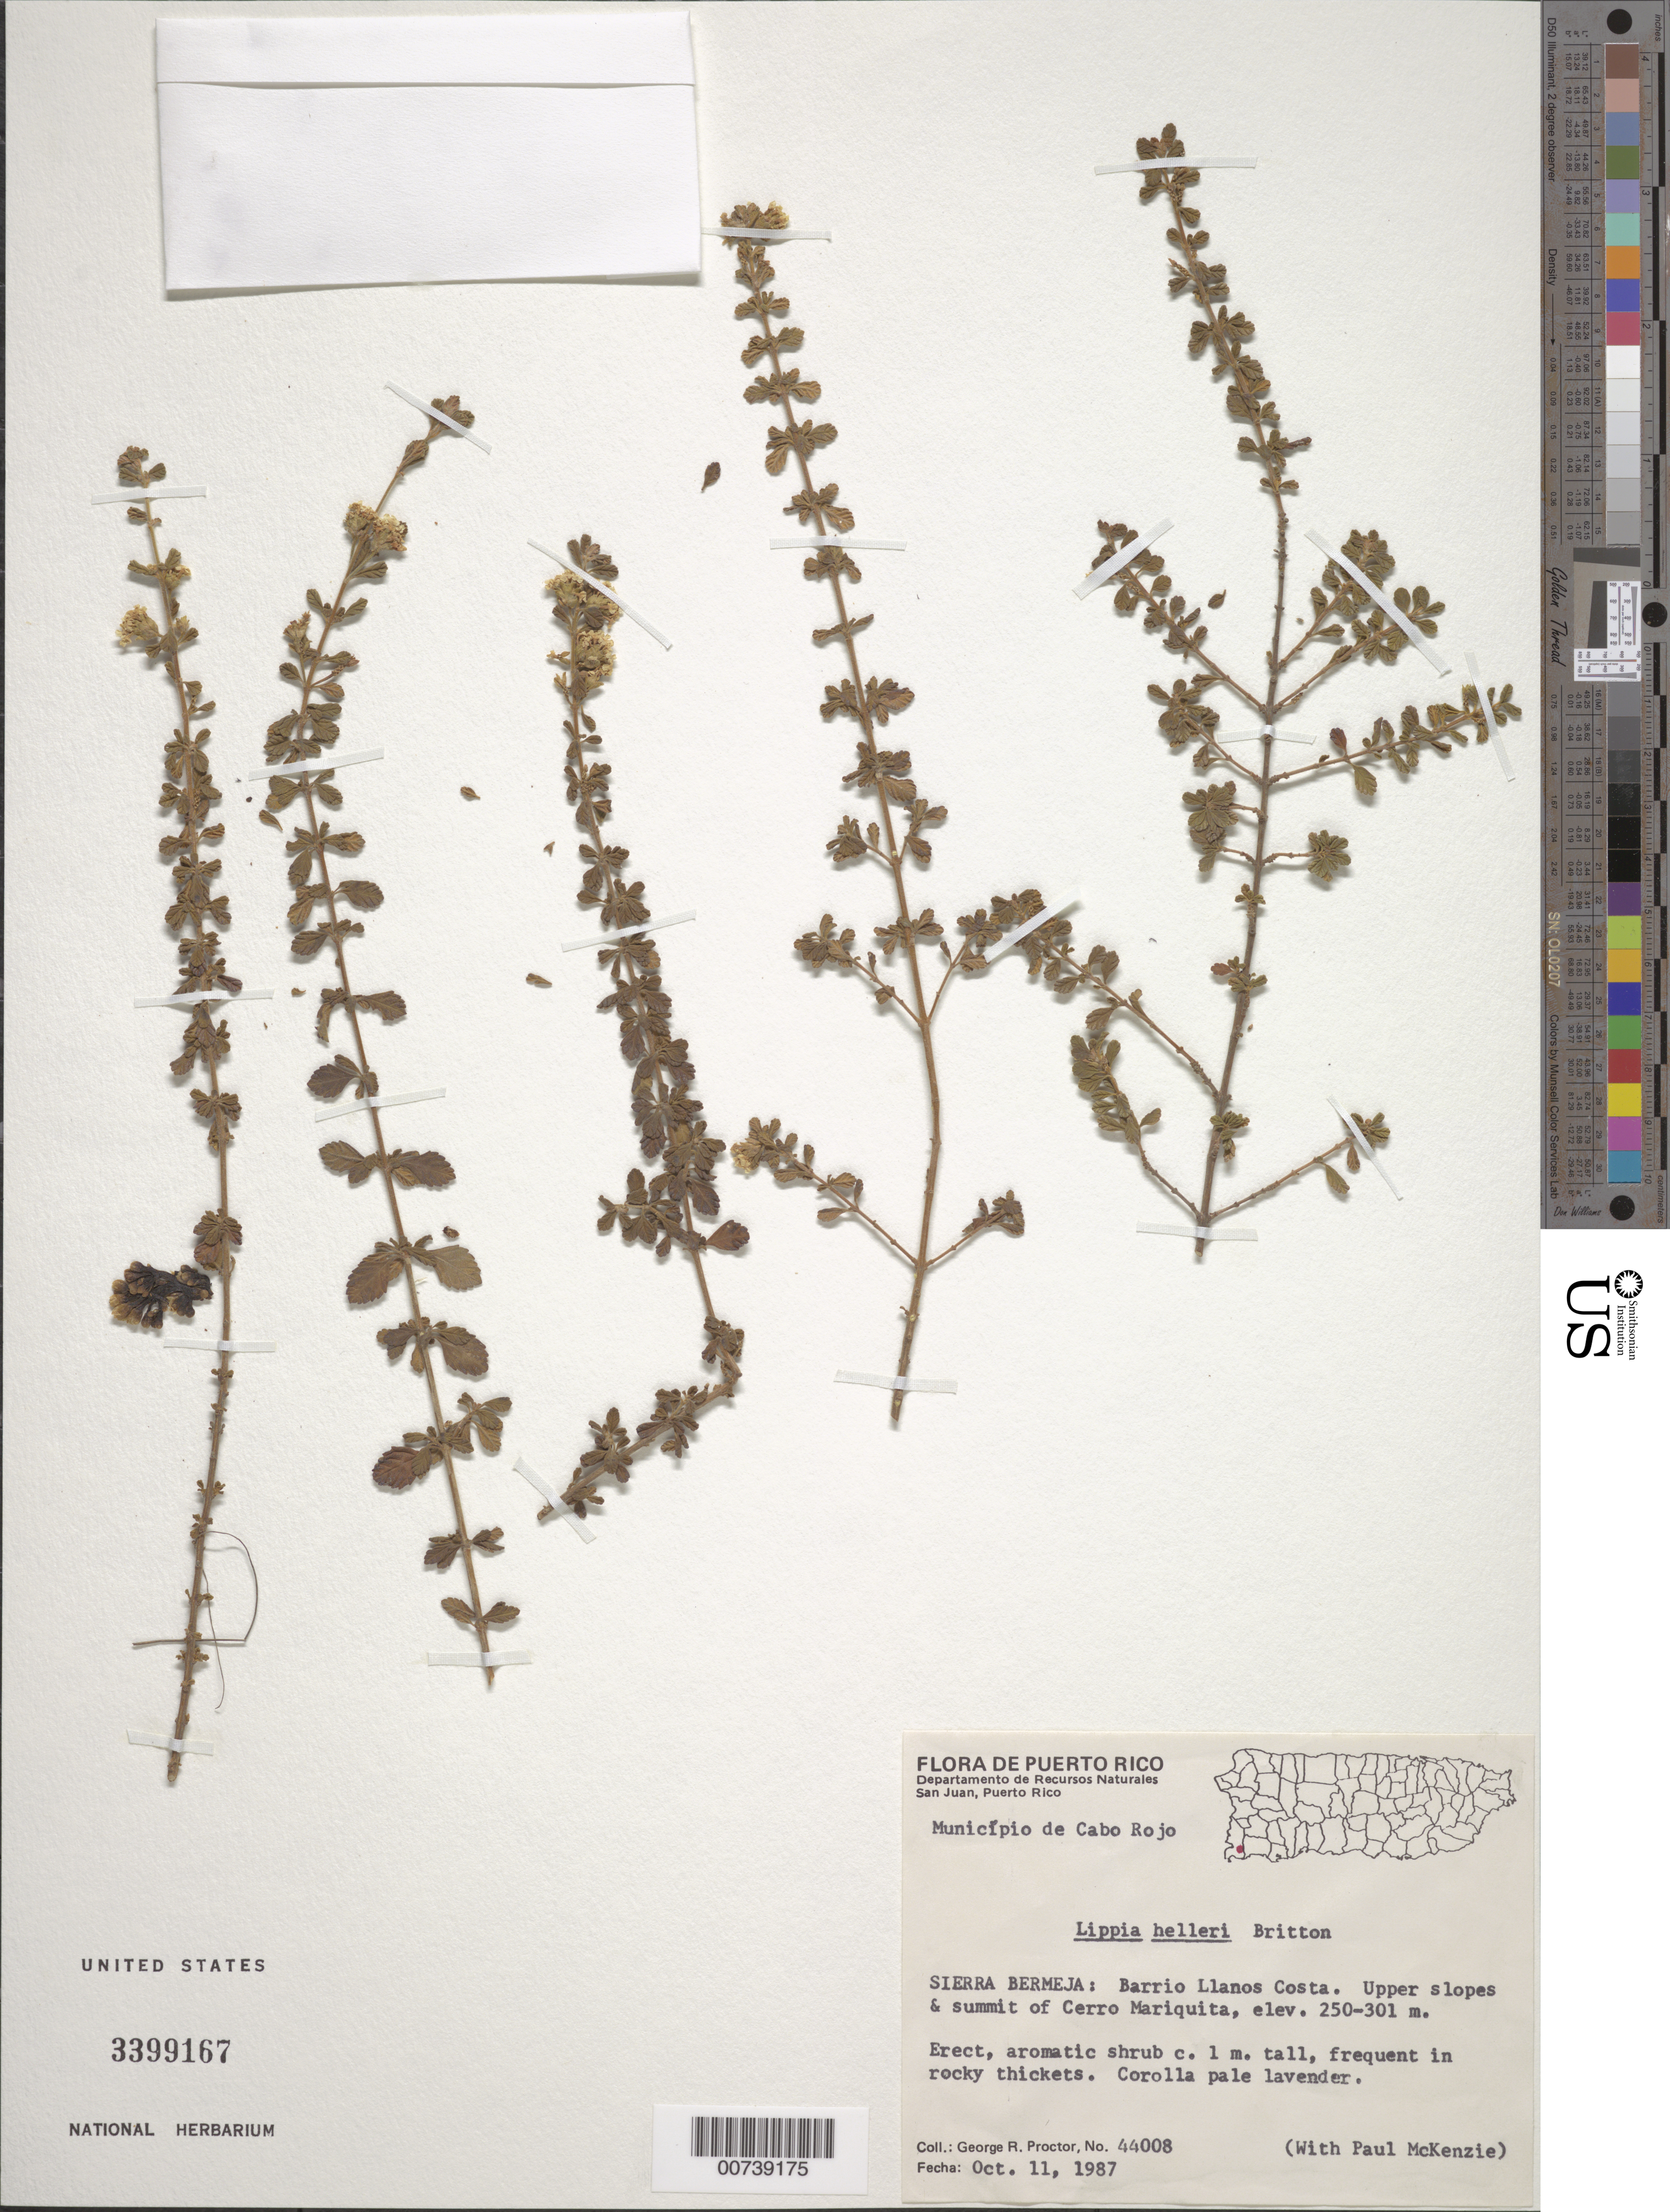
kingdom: Plantae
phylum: Tracheophyta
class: Magnoliopsida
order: Lamiales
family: Verbenaceae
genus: Lippia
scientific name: Lippia micromera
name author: Schauer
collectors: G. R. Proctor & P. Mckenzie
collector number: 44008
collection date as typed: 11 Oct 1987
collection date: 1987-10-11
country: Puerto Rico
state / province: Cabo Rojo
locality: Sierra Bermeja: Barrio Llanos Costa. Upper slopes and summit of Cerro Mariquita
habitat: Frequent in rocky thickets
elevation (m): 250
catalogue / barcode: US 3399167